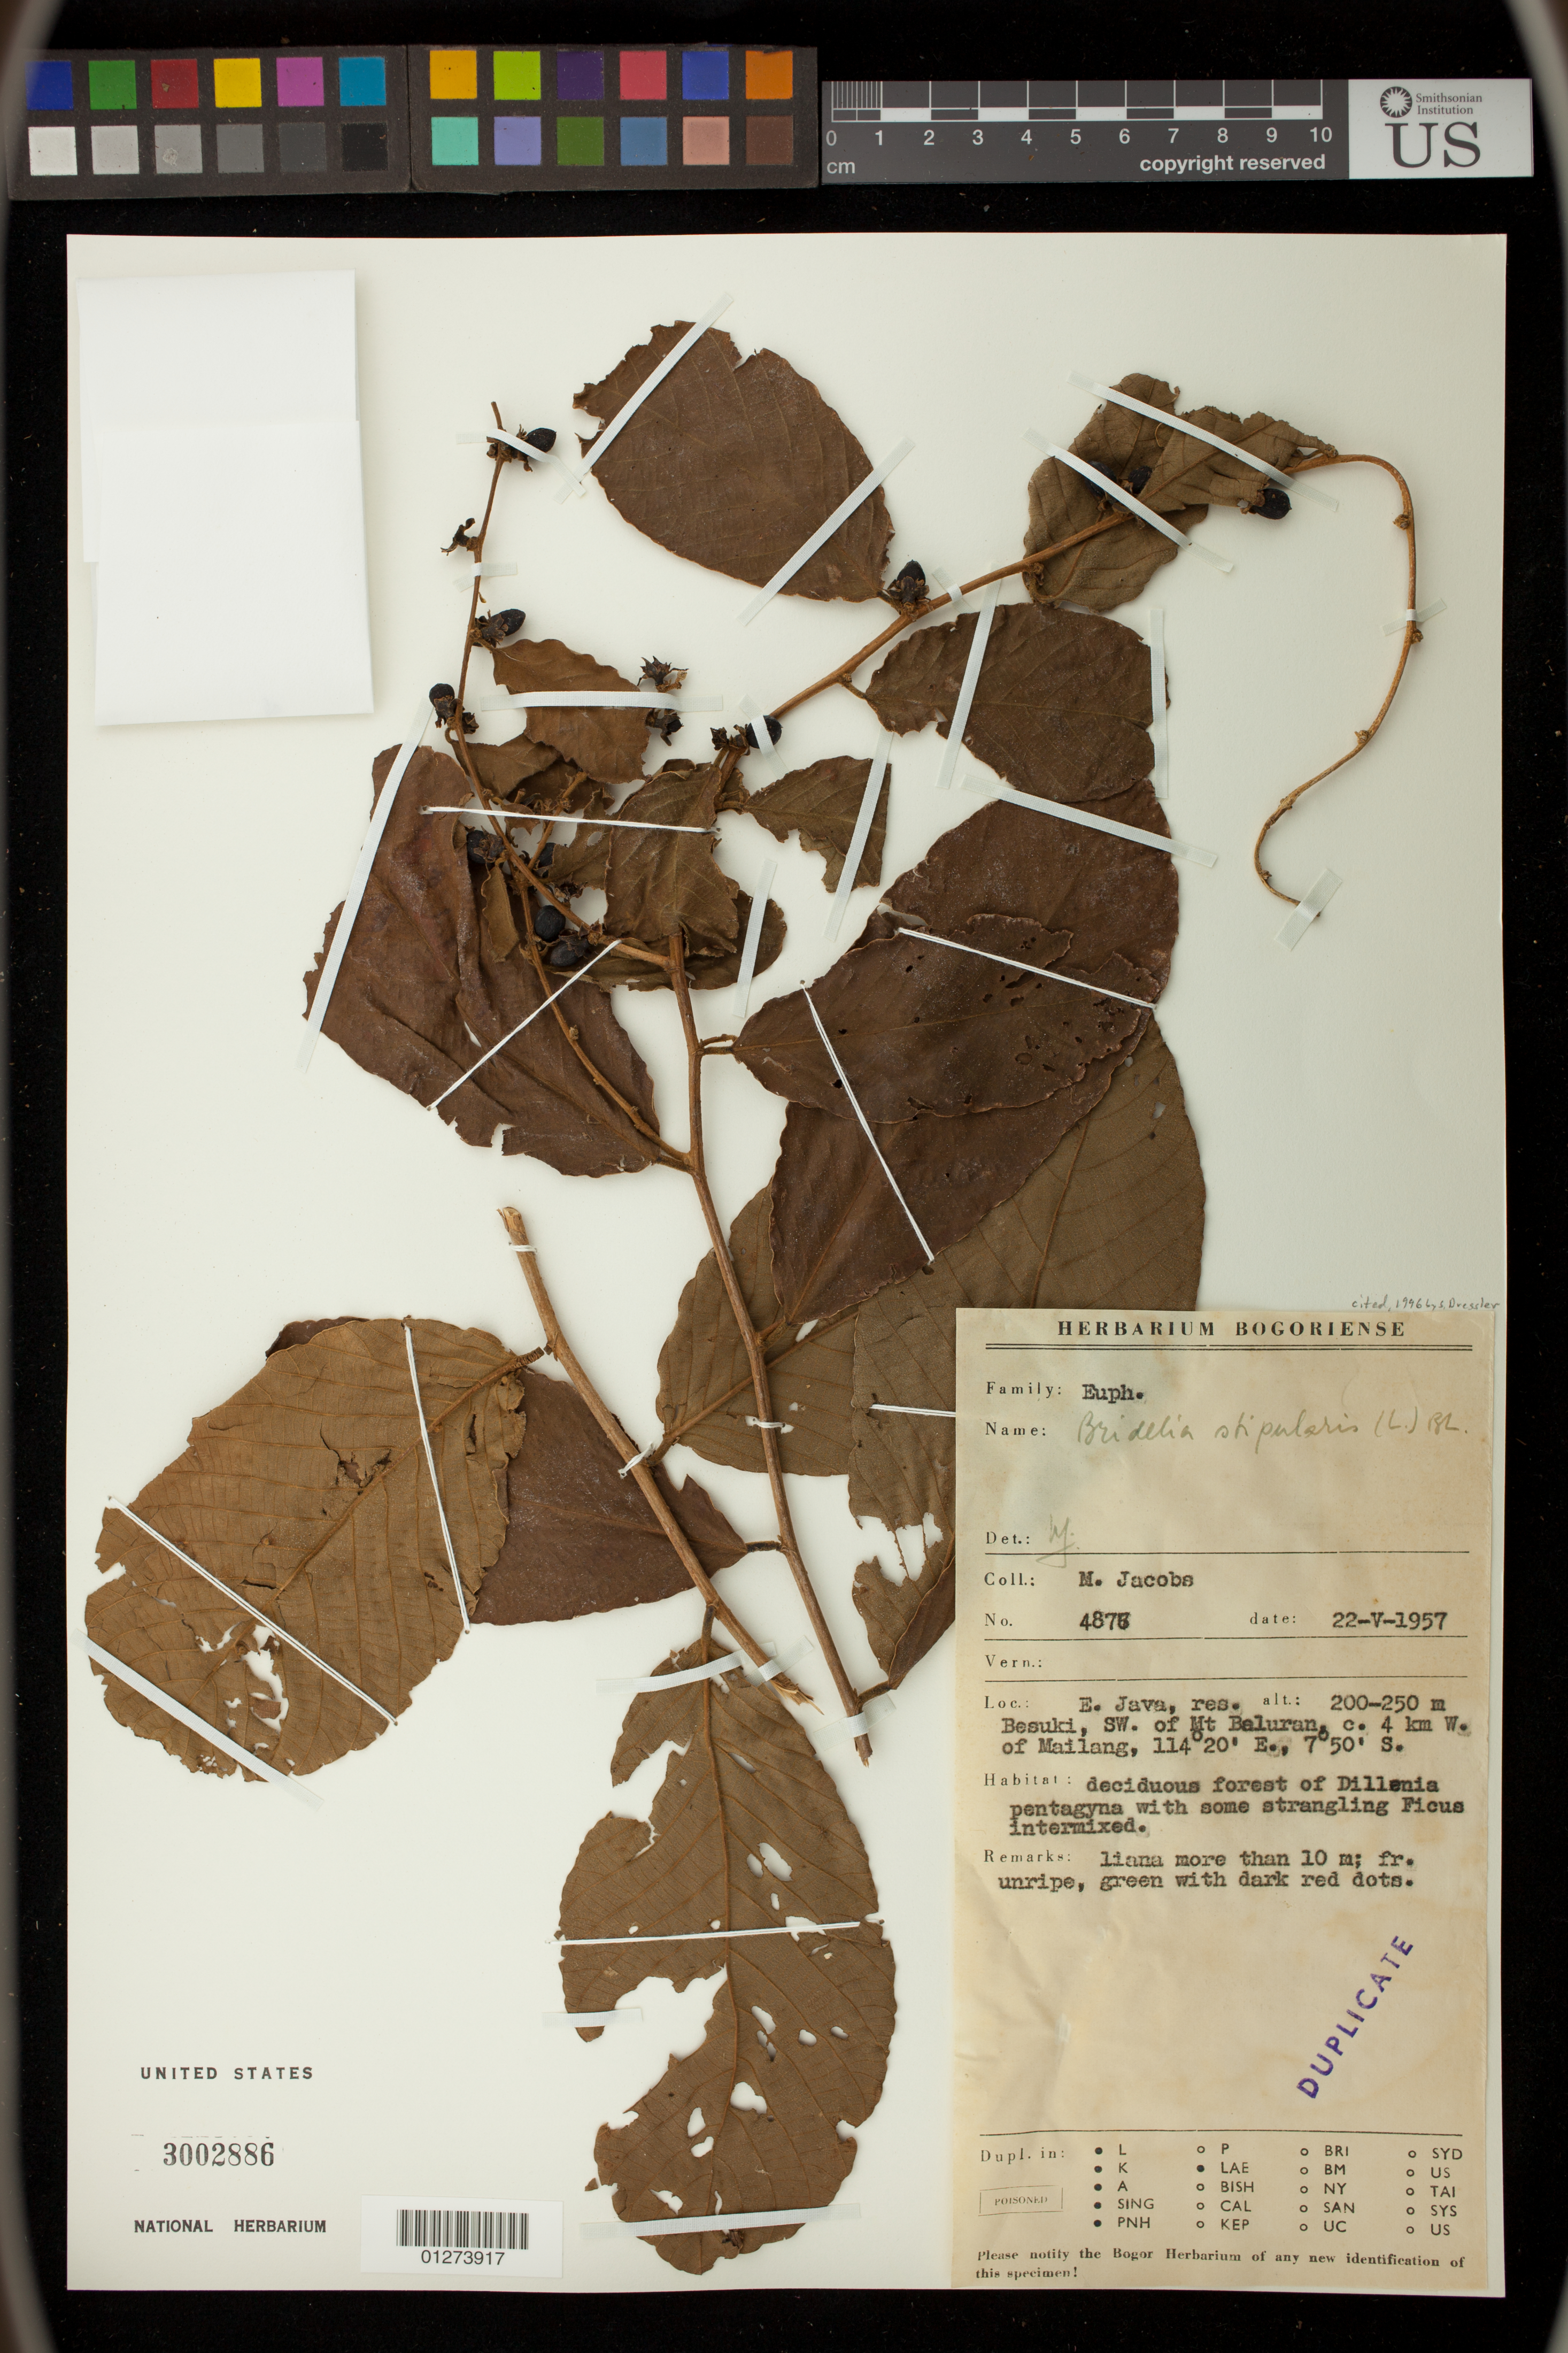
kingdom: Plantae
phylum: Tracheophyta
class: Magnoliopsida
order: Malpighiales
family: Phyllanthaceae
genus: Bridelia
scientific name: Bridelia stipularis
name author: (L.) Blume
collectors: M. Jacobs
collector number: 4878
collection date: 1957-05-22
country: Indonesia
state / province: Java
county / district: Jawa Timur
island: Java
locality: Besuki, SW of Mt Baluran, c. 4 km W. of Mailang, East Java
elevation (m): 200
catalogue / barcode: US 3002886